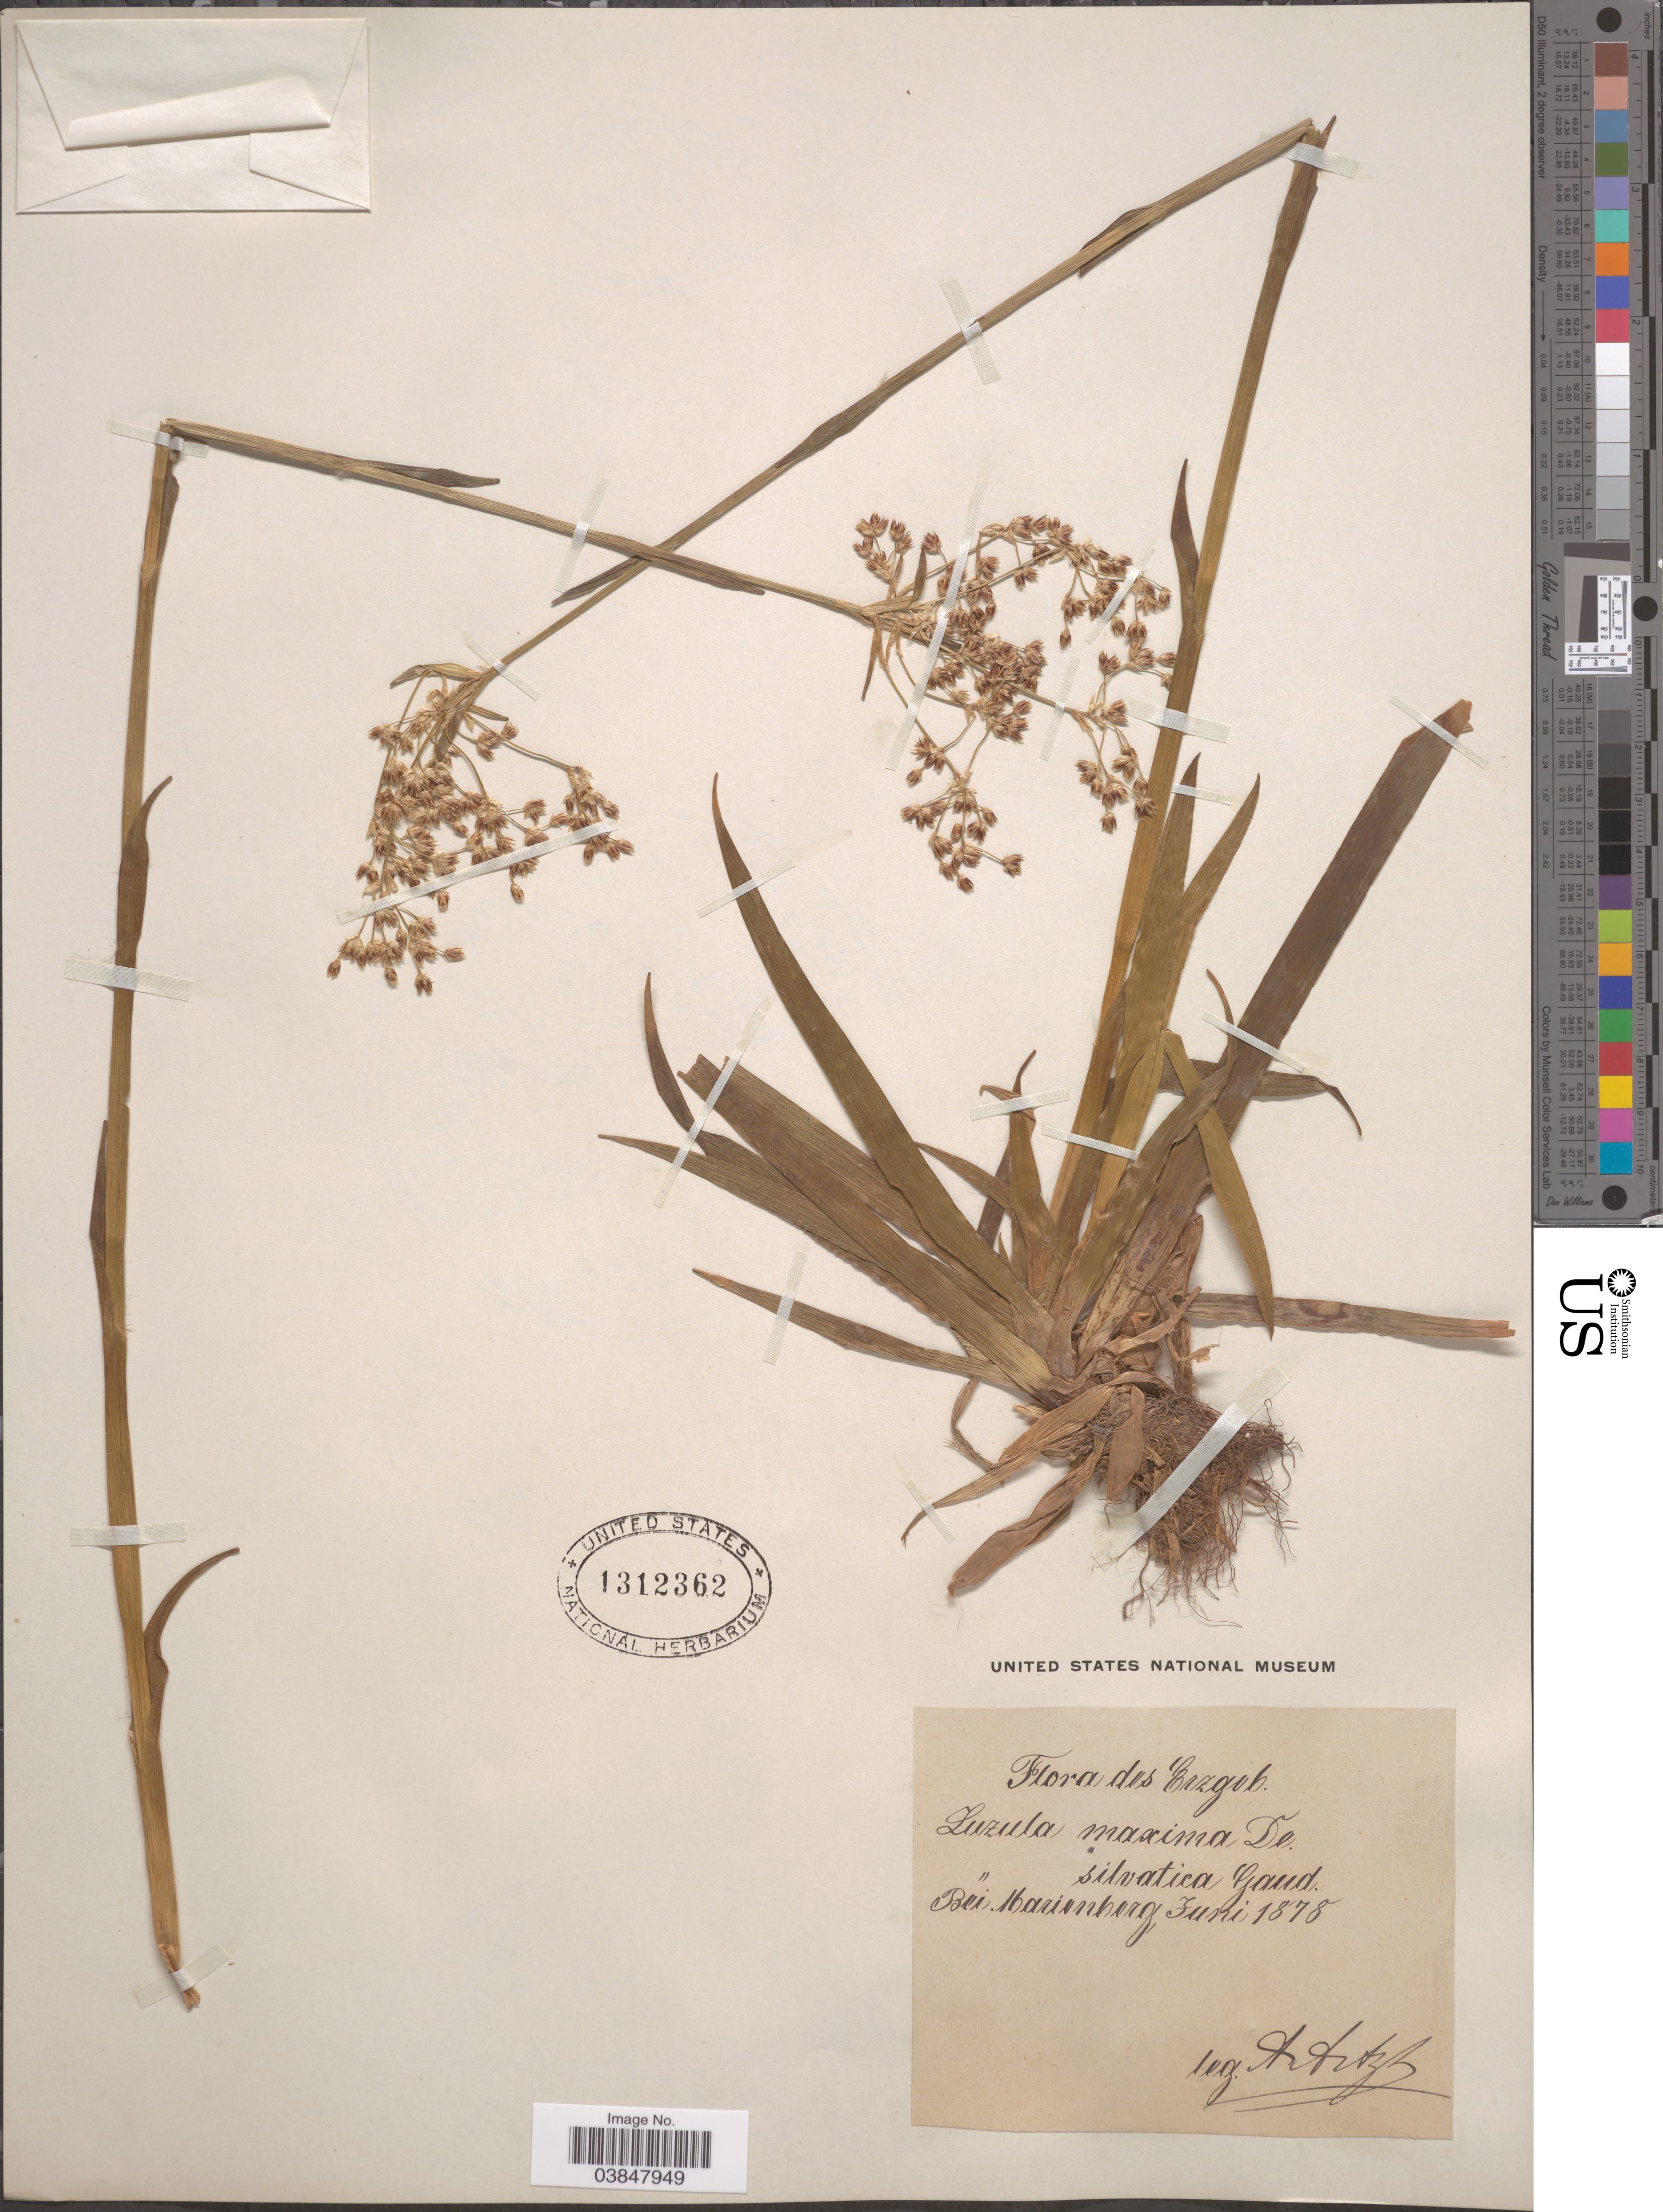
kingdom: Plantae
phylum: Tracheophyta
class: Liliopsida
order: Poales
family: Juncaceae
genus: Luzula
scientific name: Luzula maxima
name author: (Reichard) DC.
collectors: -. Artzb.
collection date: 1878-06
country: Germany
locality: Eezgib. Bei Marienberg.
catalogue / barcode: US 1312362